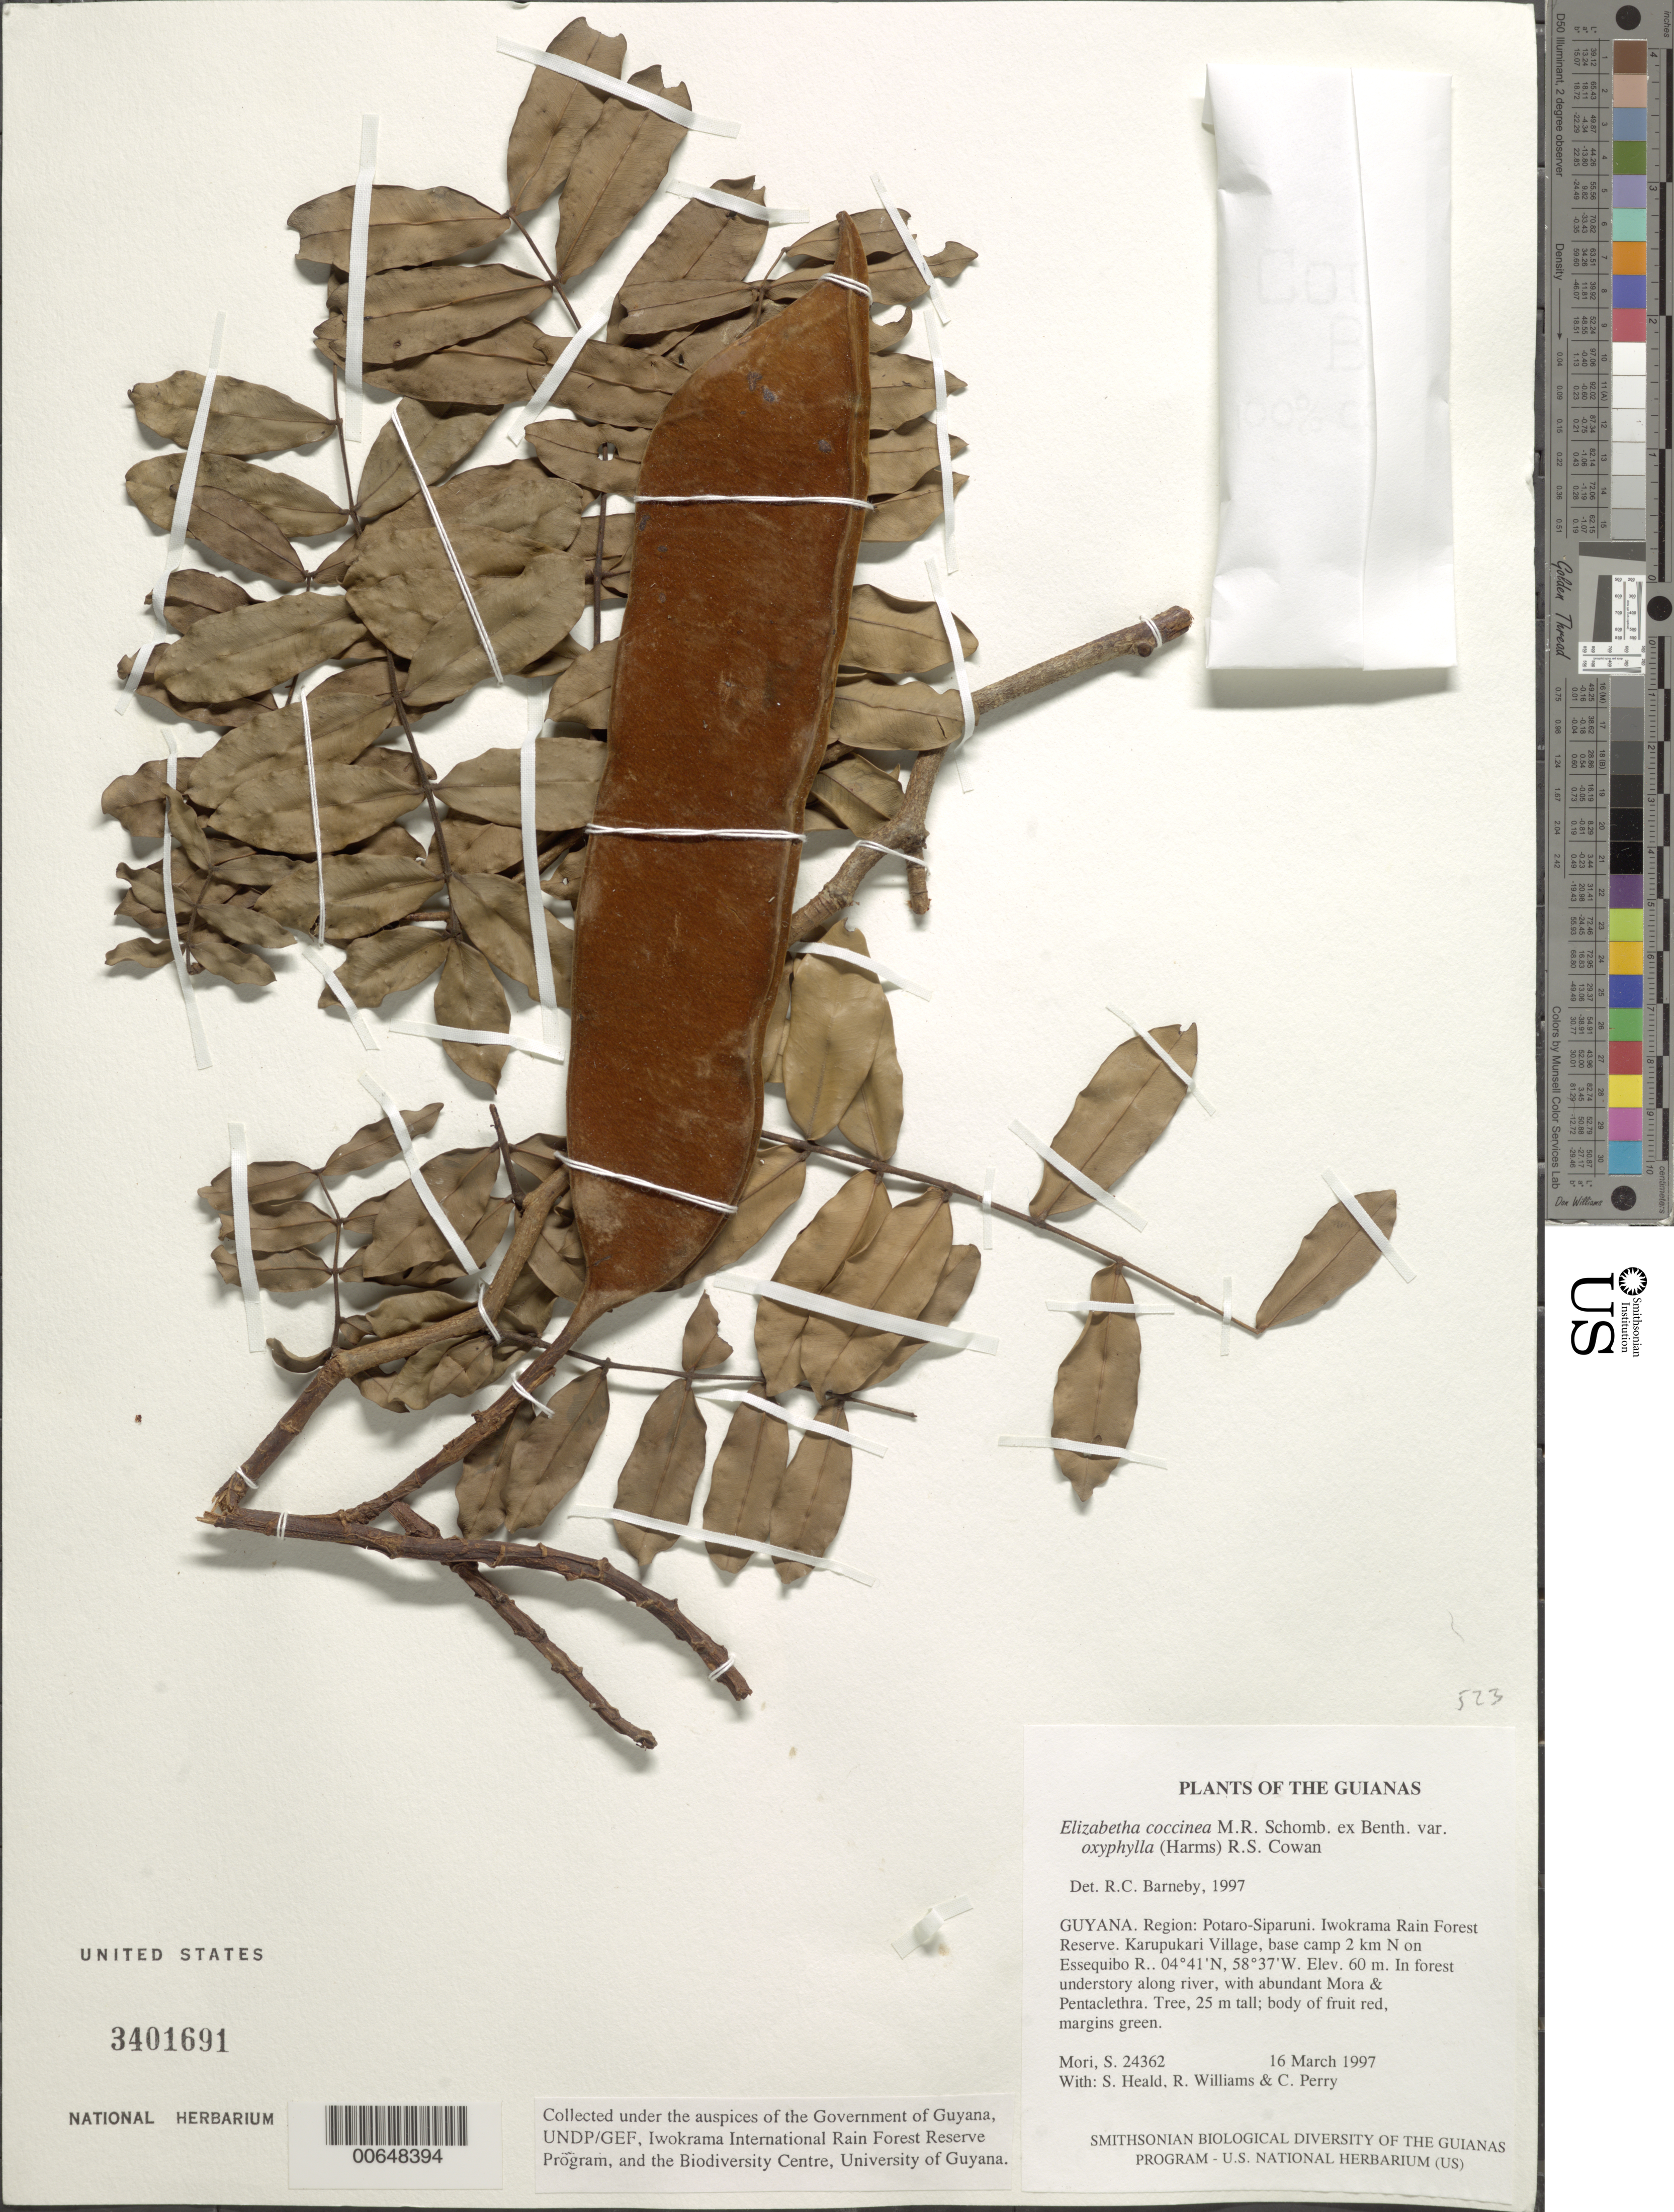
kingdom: Plantae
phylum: Tracheophyta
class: Magnoliopsida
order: Fabales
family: Fabaceae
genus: Elizabetha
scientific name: Elizabetha coccinea var. oxyphylla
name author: (Harms) R.S. Cowan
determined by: Barneby, Rupert C., (NY)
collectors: S. Mori, S. Heald, R. Williams & C. Perry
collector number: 24362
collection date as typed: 16 March 1997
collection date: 1997-03-16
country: Guyana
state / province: Potaro-Siparuni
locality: Iwokrama Rain Forest Reserve. Karupukari Village, base camp 2 km N on Essequibo R.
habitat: In forest understory along river, with abundant Mora & Pentaclethra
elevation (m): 60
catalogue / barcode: US 3401691